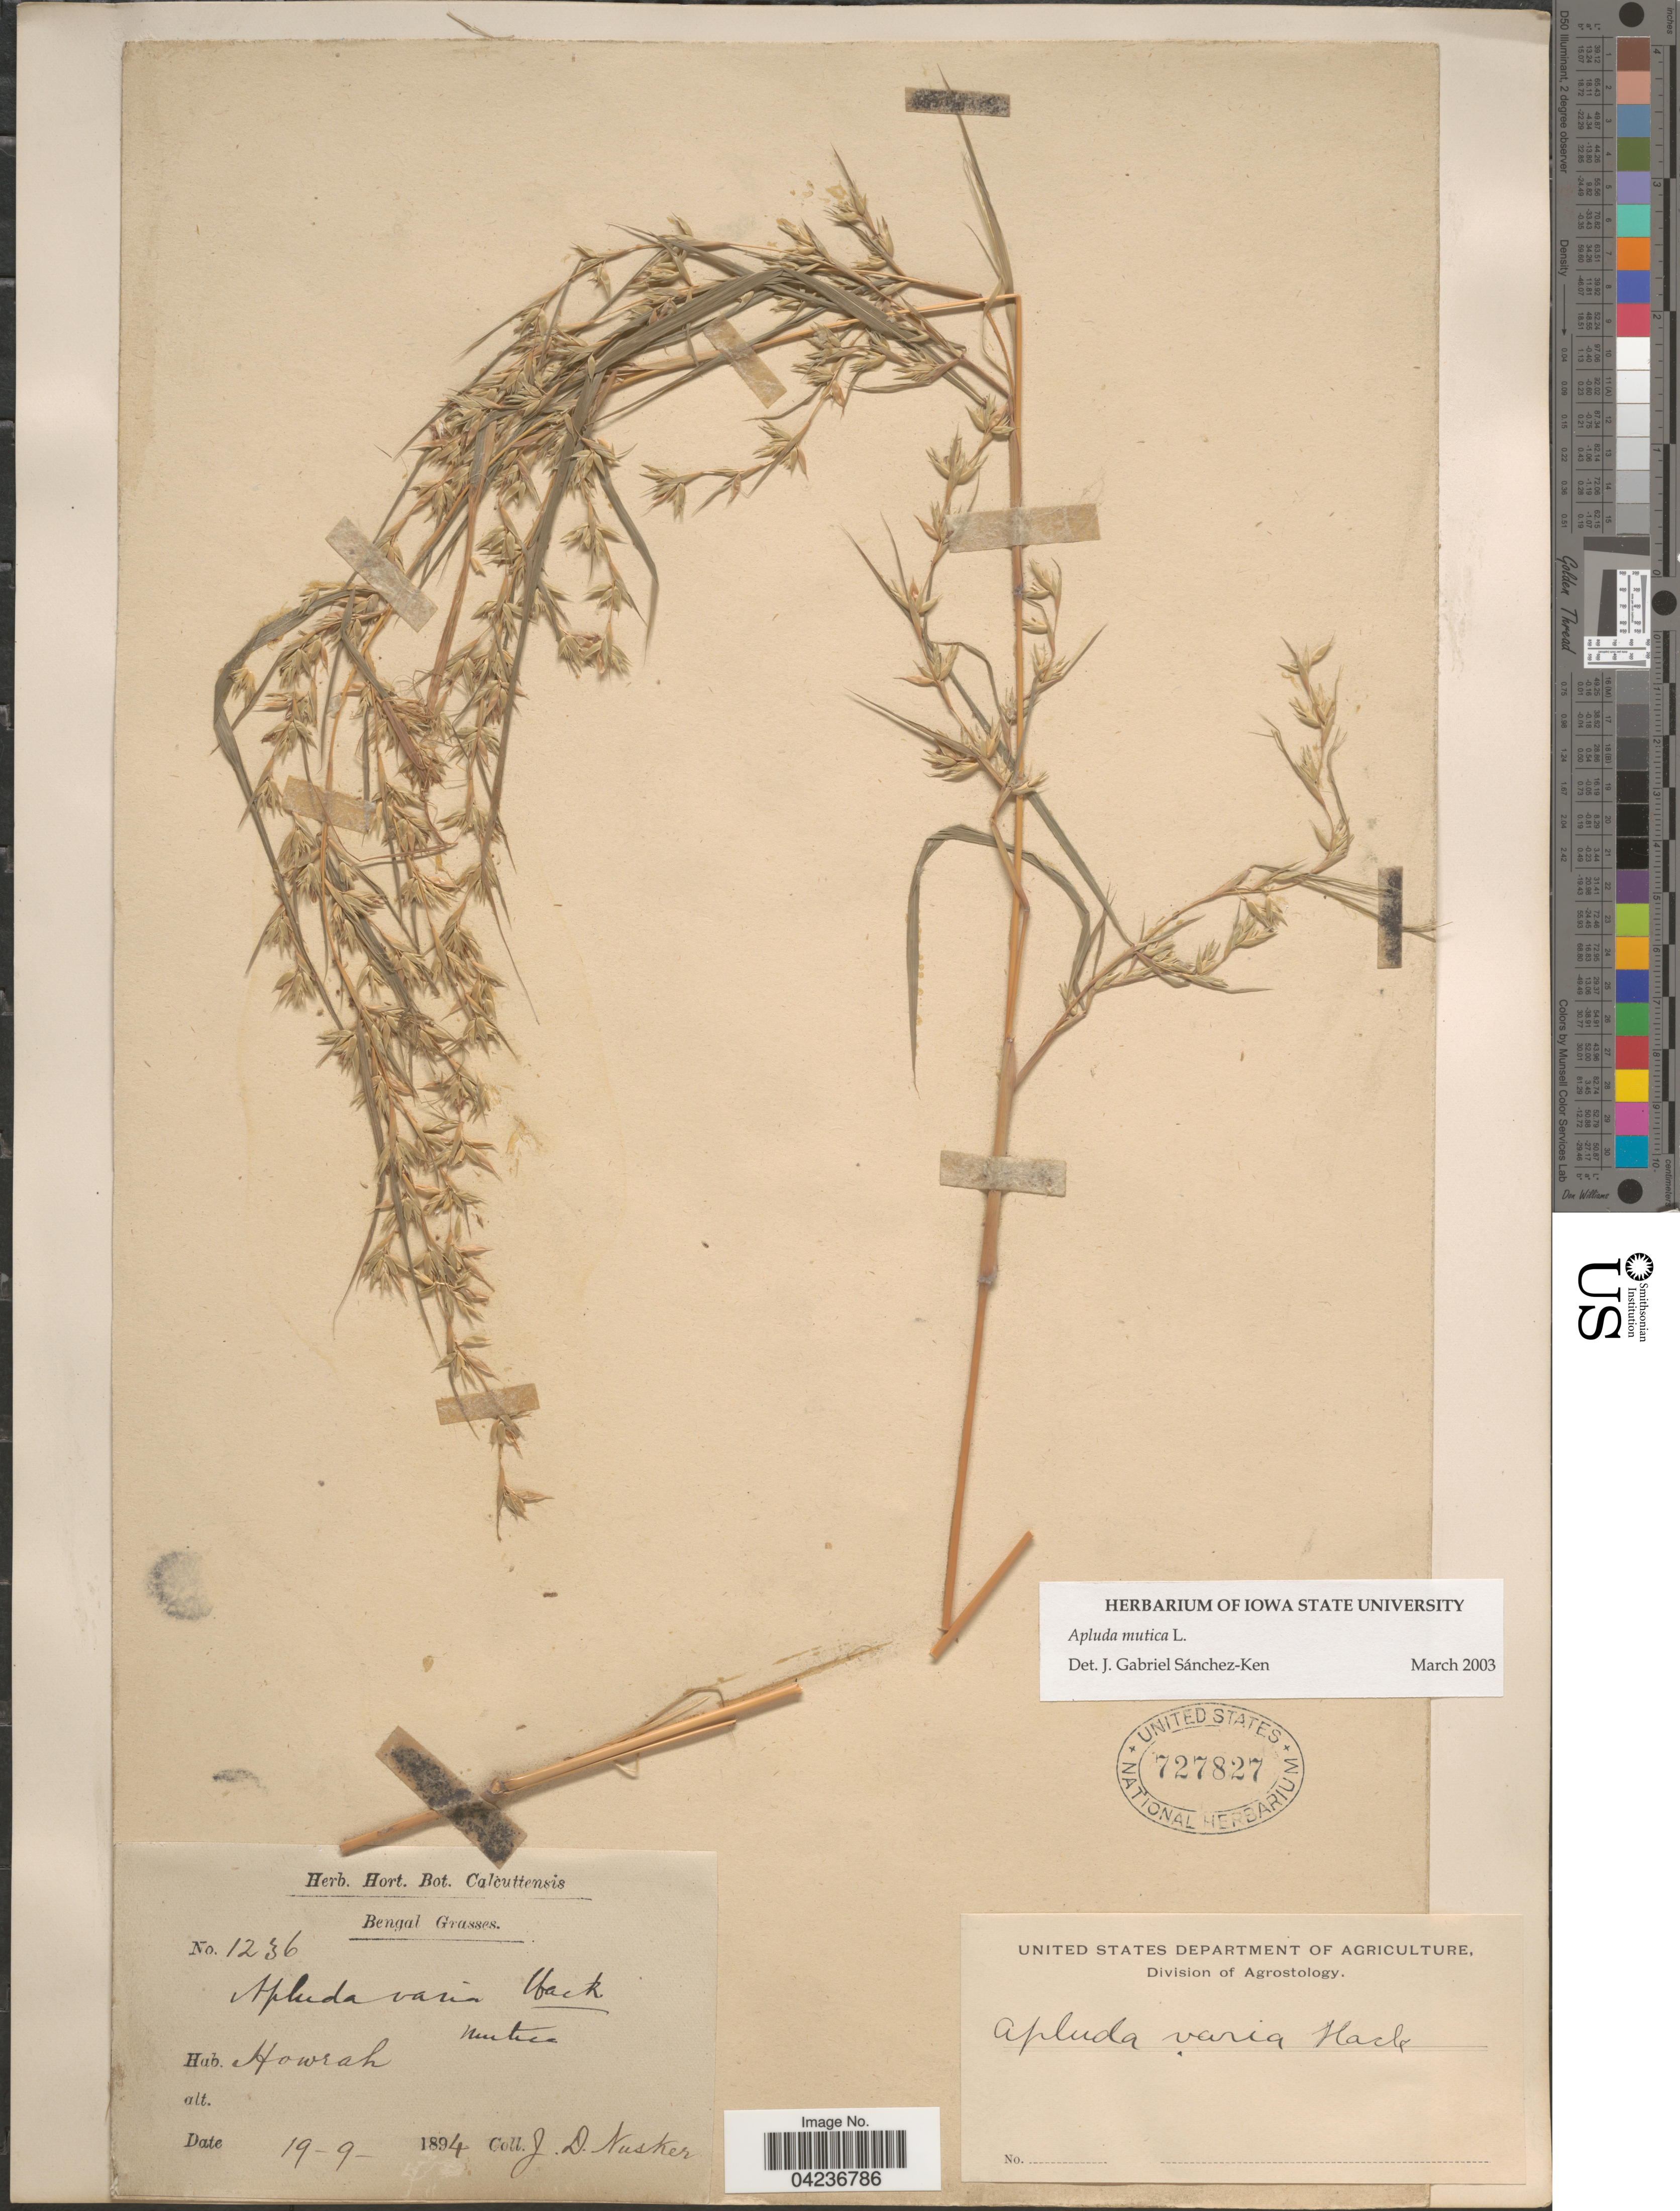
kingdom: Plantae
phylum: Tracheophyta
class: Liliopsida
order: Poales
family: Poaceae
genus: Apluda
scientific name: Apluda mutica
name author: L.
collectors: J. Nusker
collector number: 1236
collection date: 1894-09-19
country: India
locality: Bengal. Howrah.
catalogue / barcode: US 727827